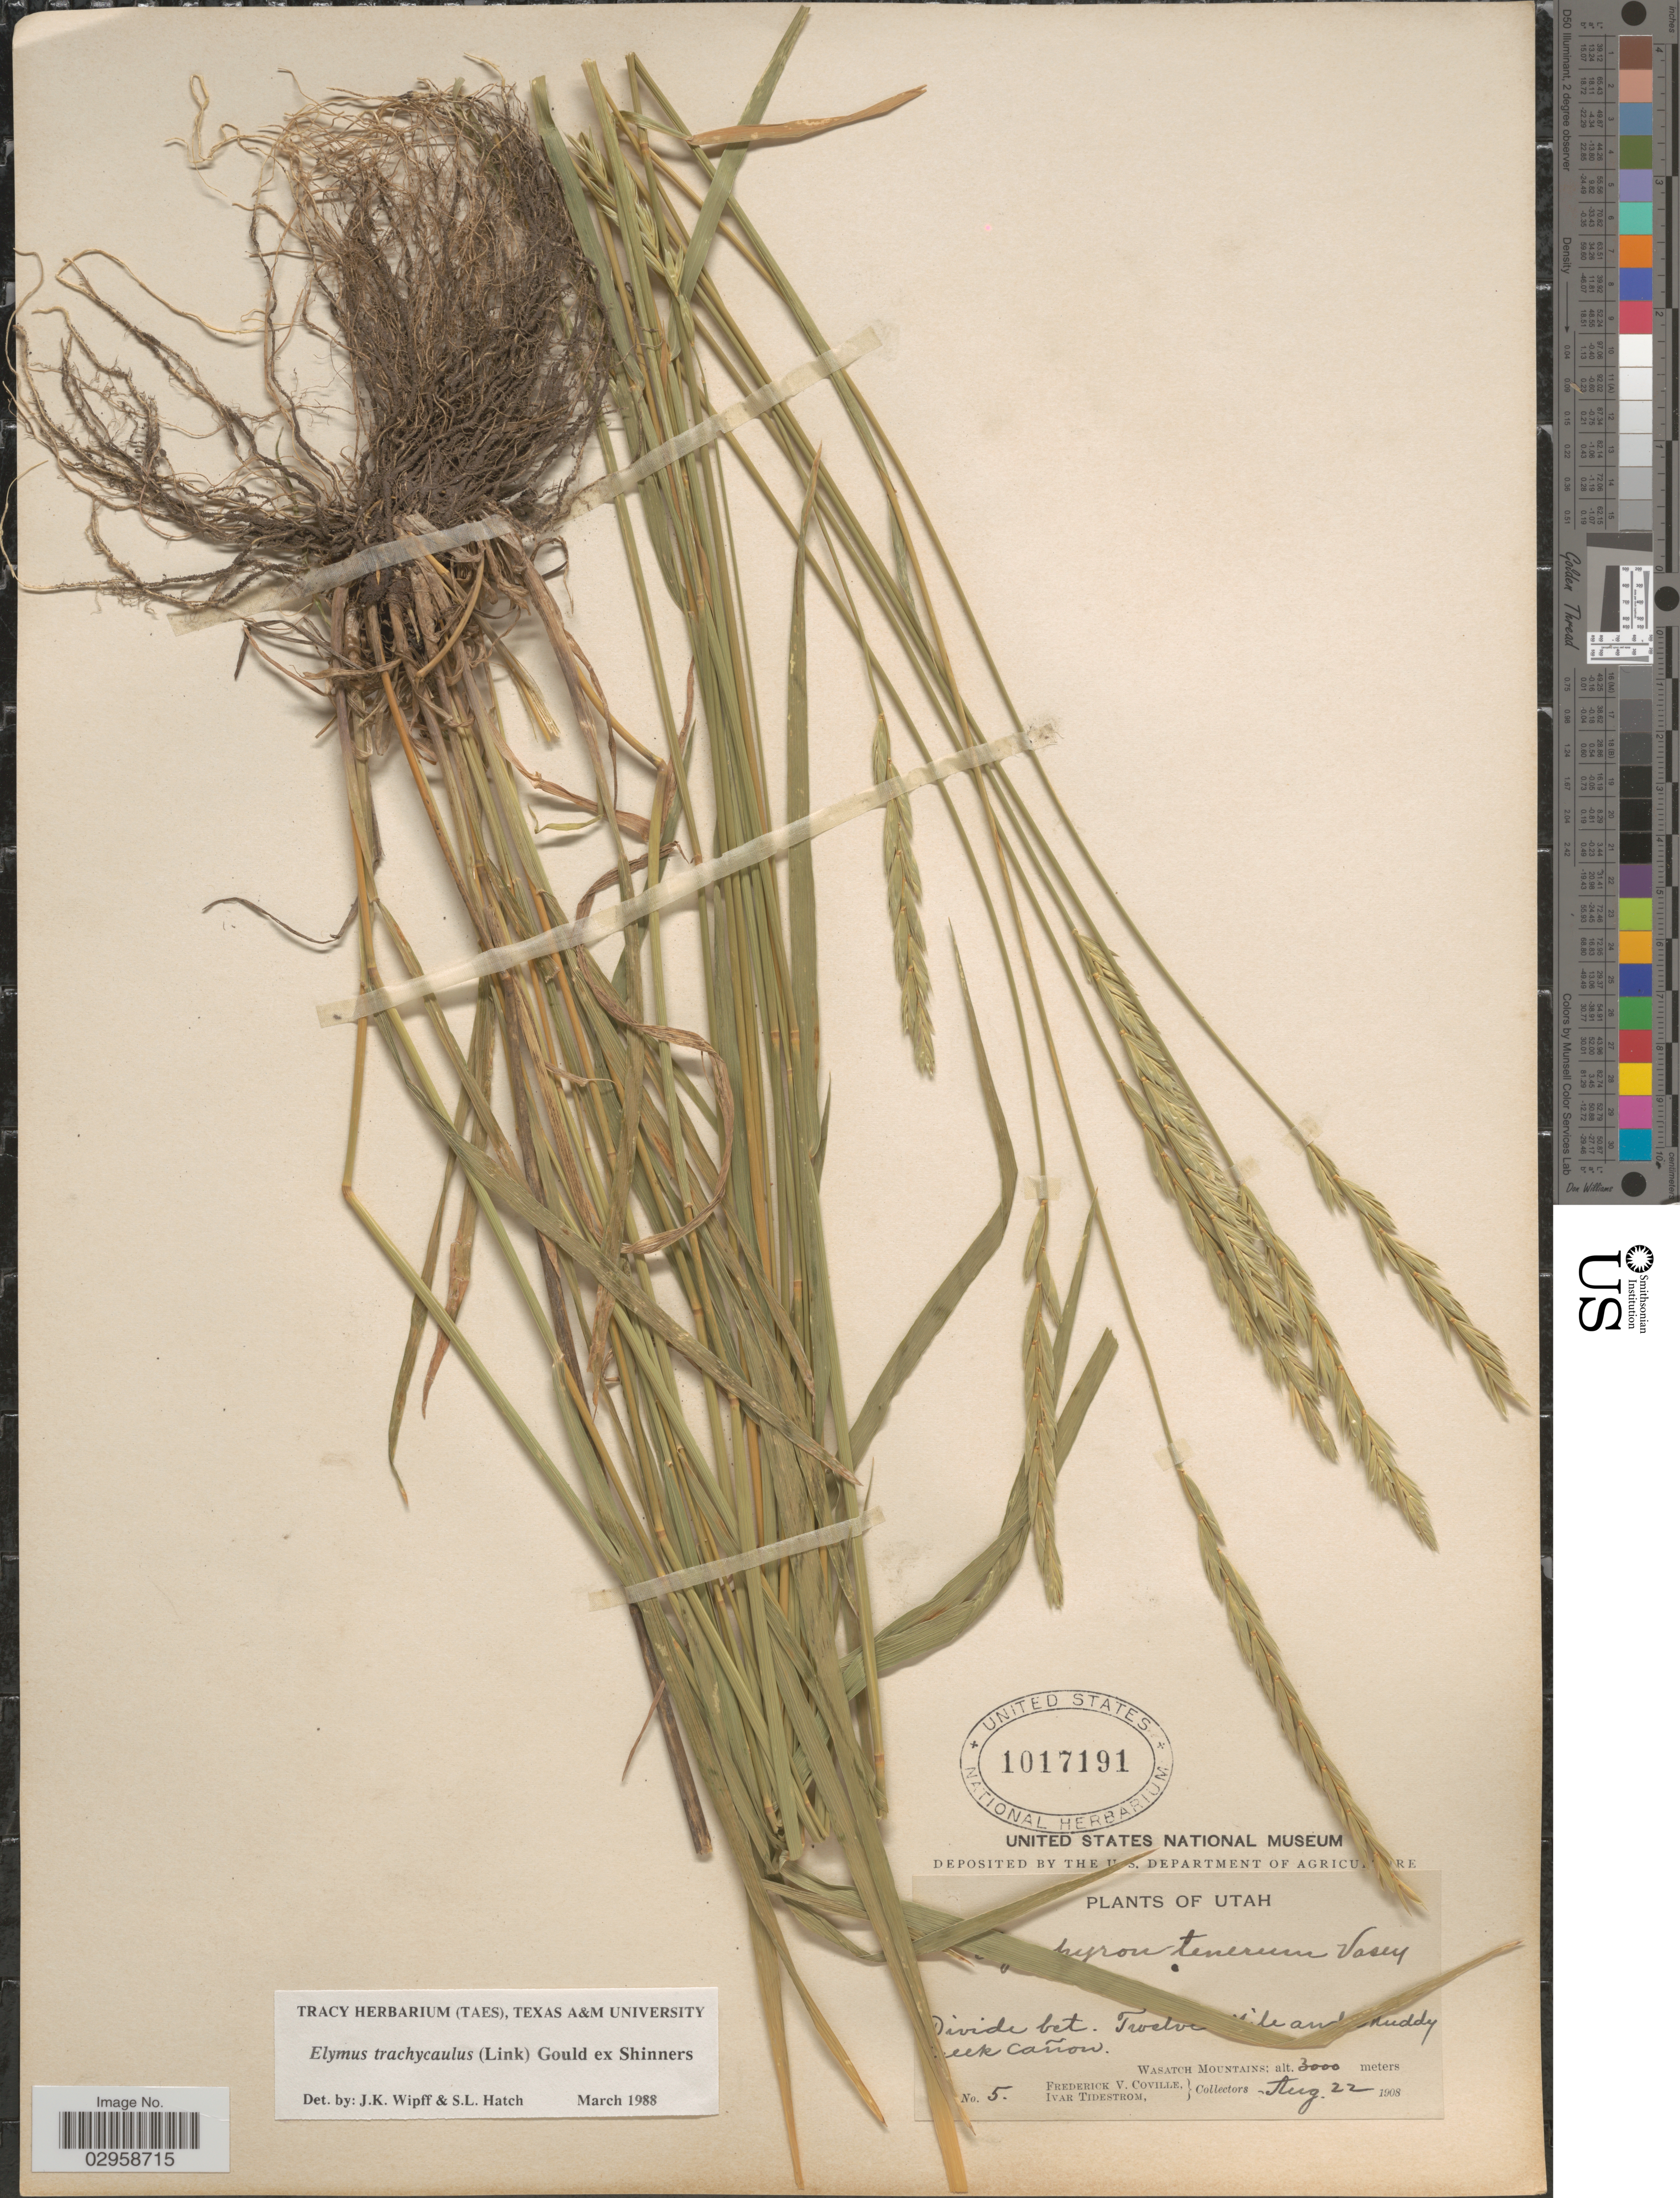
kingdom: Plantae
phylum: Tracheophyta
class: Liliopsida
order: Poales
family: Poaceae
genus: Elymus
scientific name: Elymus trachycaulus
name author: (Link) Gould ex Shinners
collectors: F. V. Coville & I. F. Tidestrom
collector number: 5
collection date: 1908-08-22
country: United States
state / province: Utah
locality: Divide bet. Twelve Mile and Muddy Creek Cañon. Wasatch Mountains.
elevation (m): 3000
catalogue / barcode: US 1017191